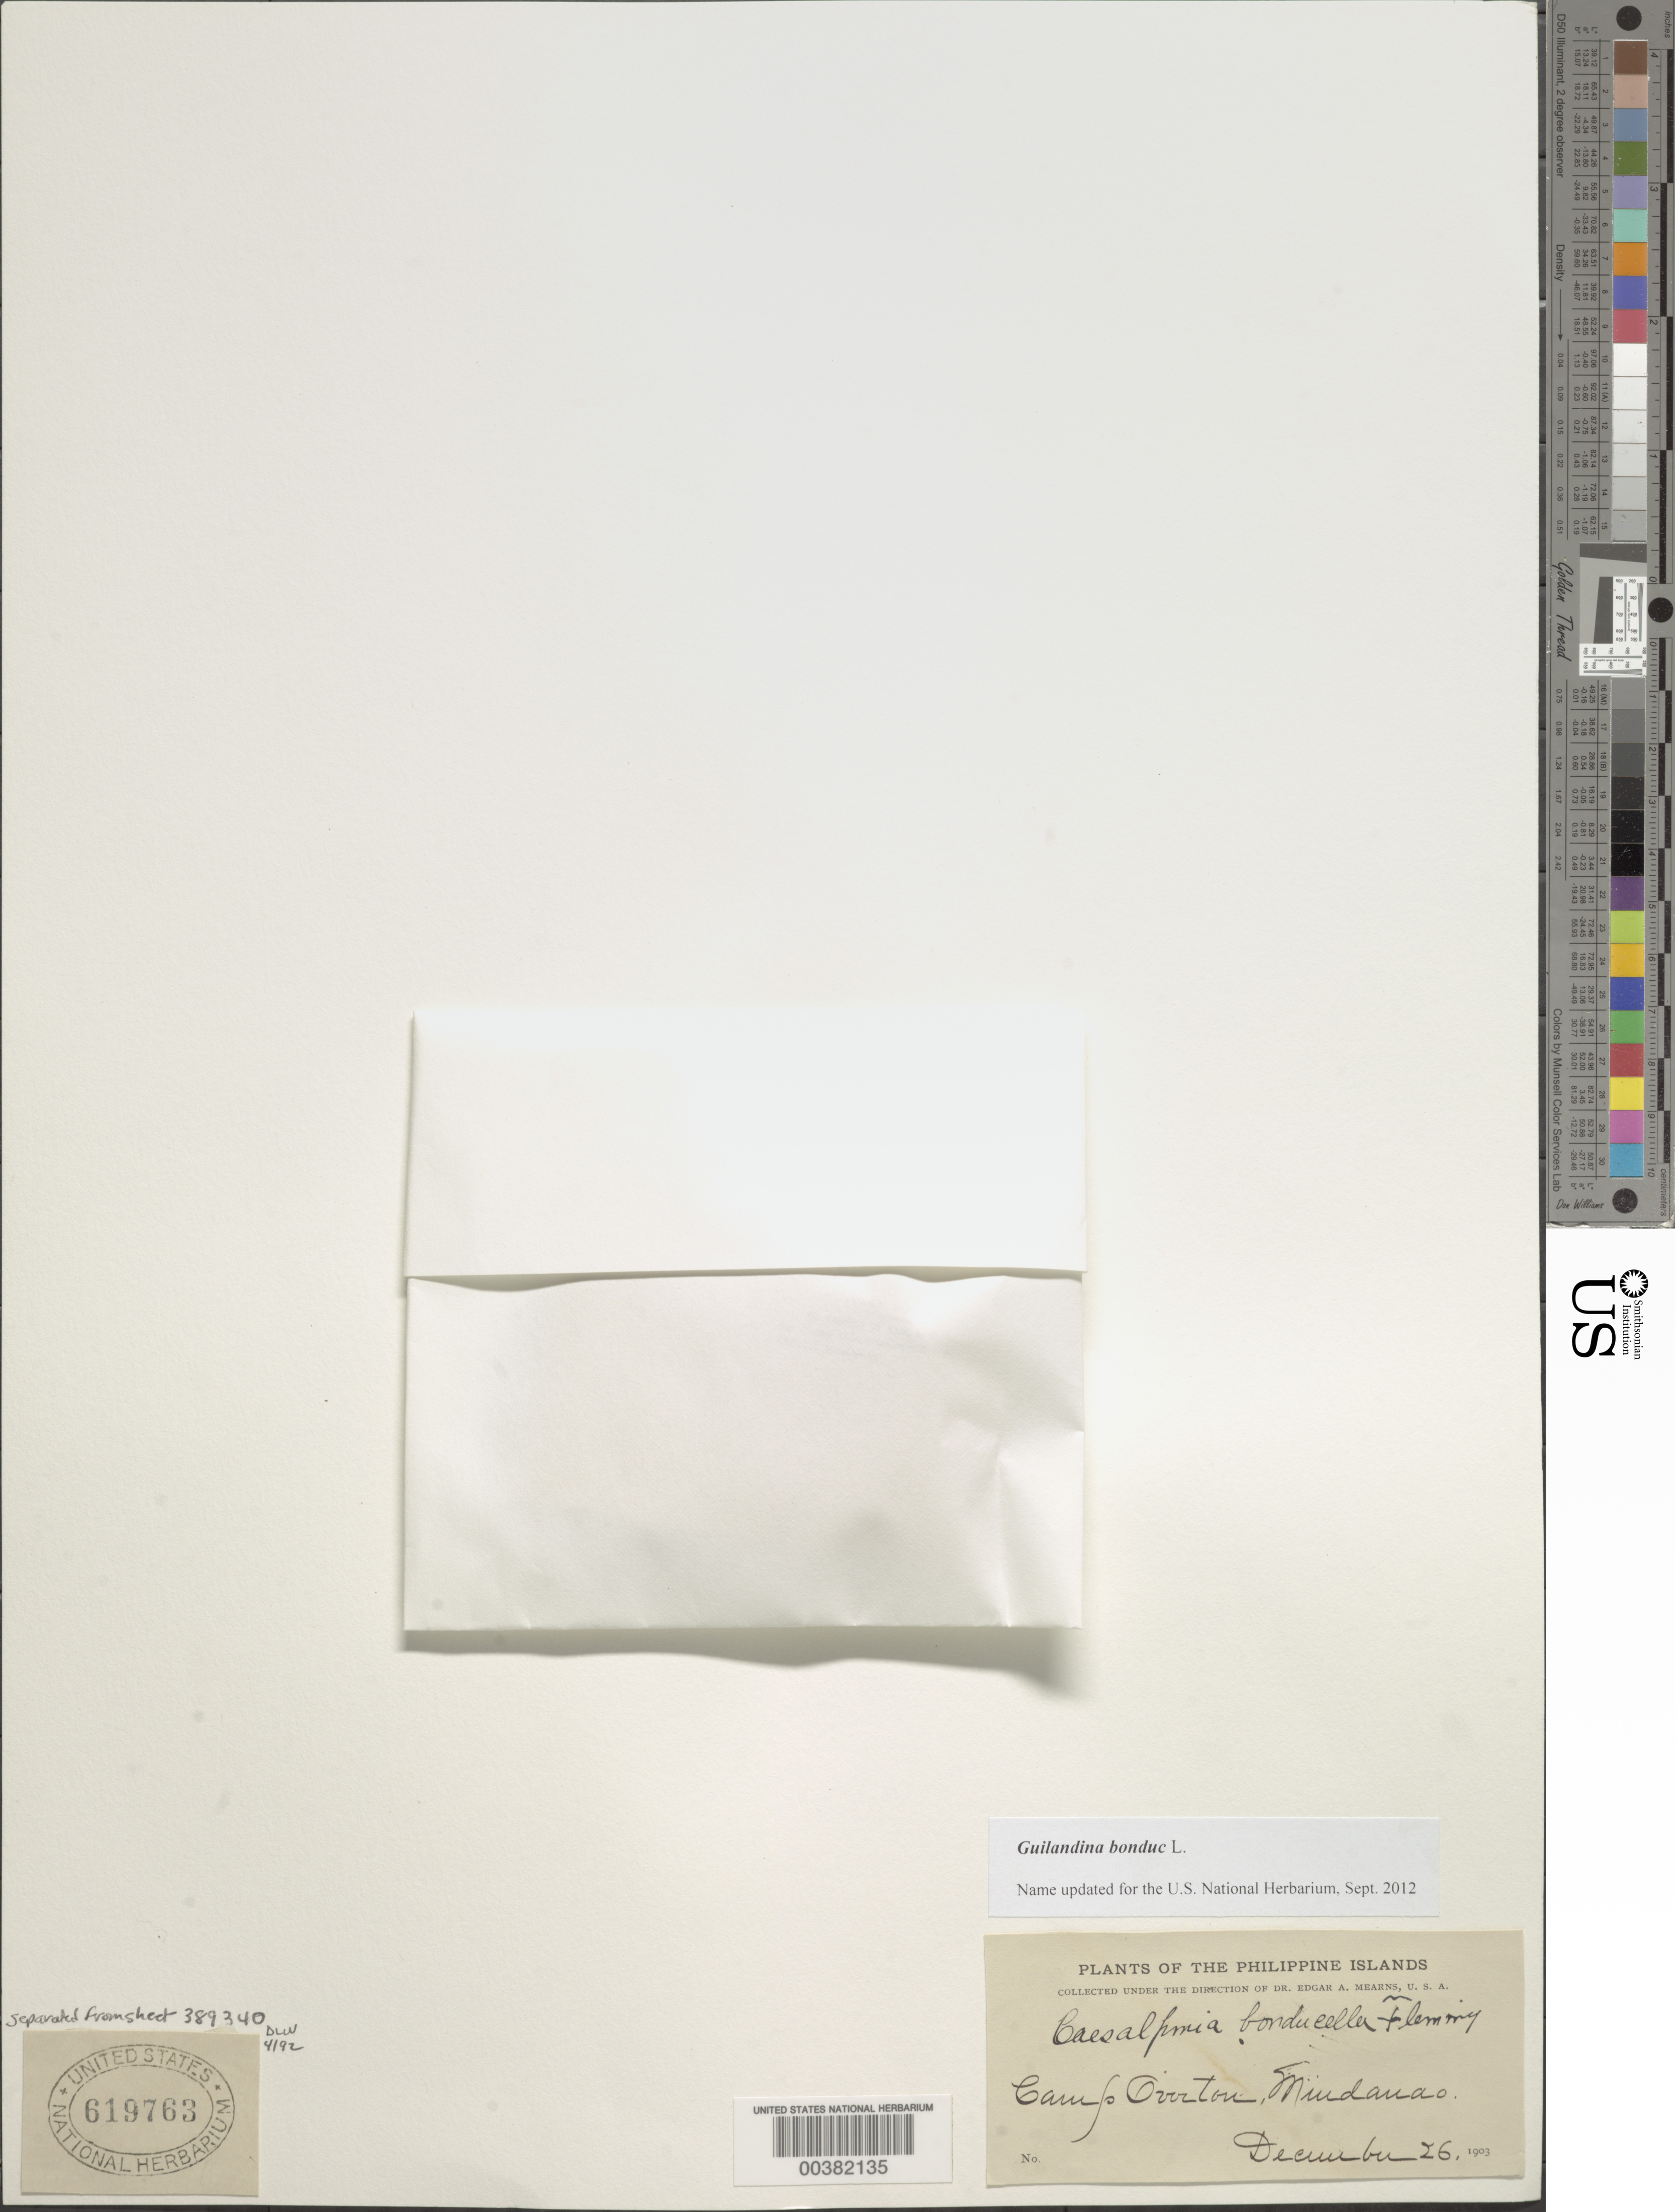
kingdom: Plantae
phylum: Tracheophyta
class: Magnoliopsida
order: Fabales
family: Fabaceae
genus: Guilandina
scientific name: Guilandina bonduc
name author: L.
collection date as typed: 26 Dec 1903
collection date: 1903-12-26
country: Philippines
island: Mindanao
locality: Camp overton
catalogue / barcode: US 619763